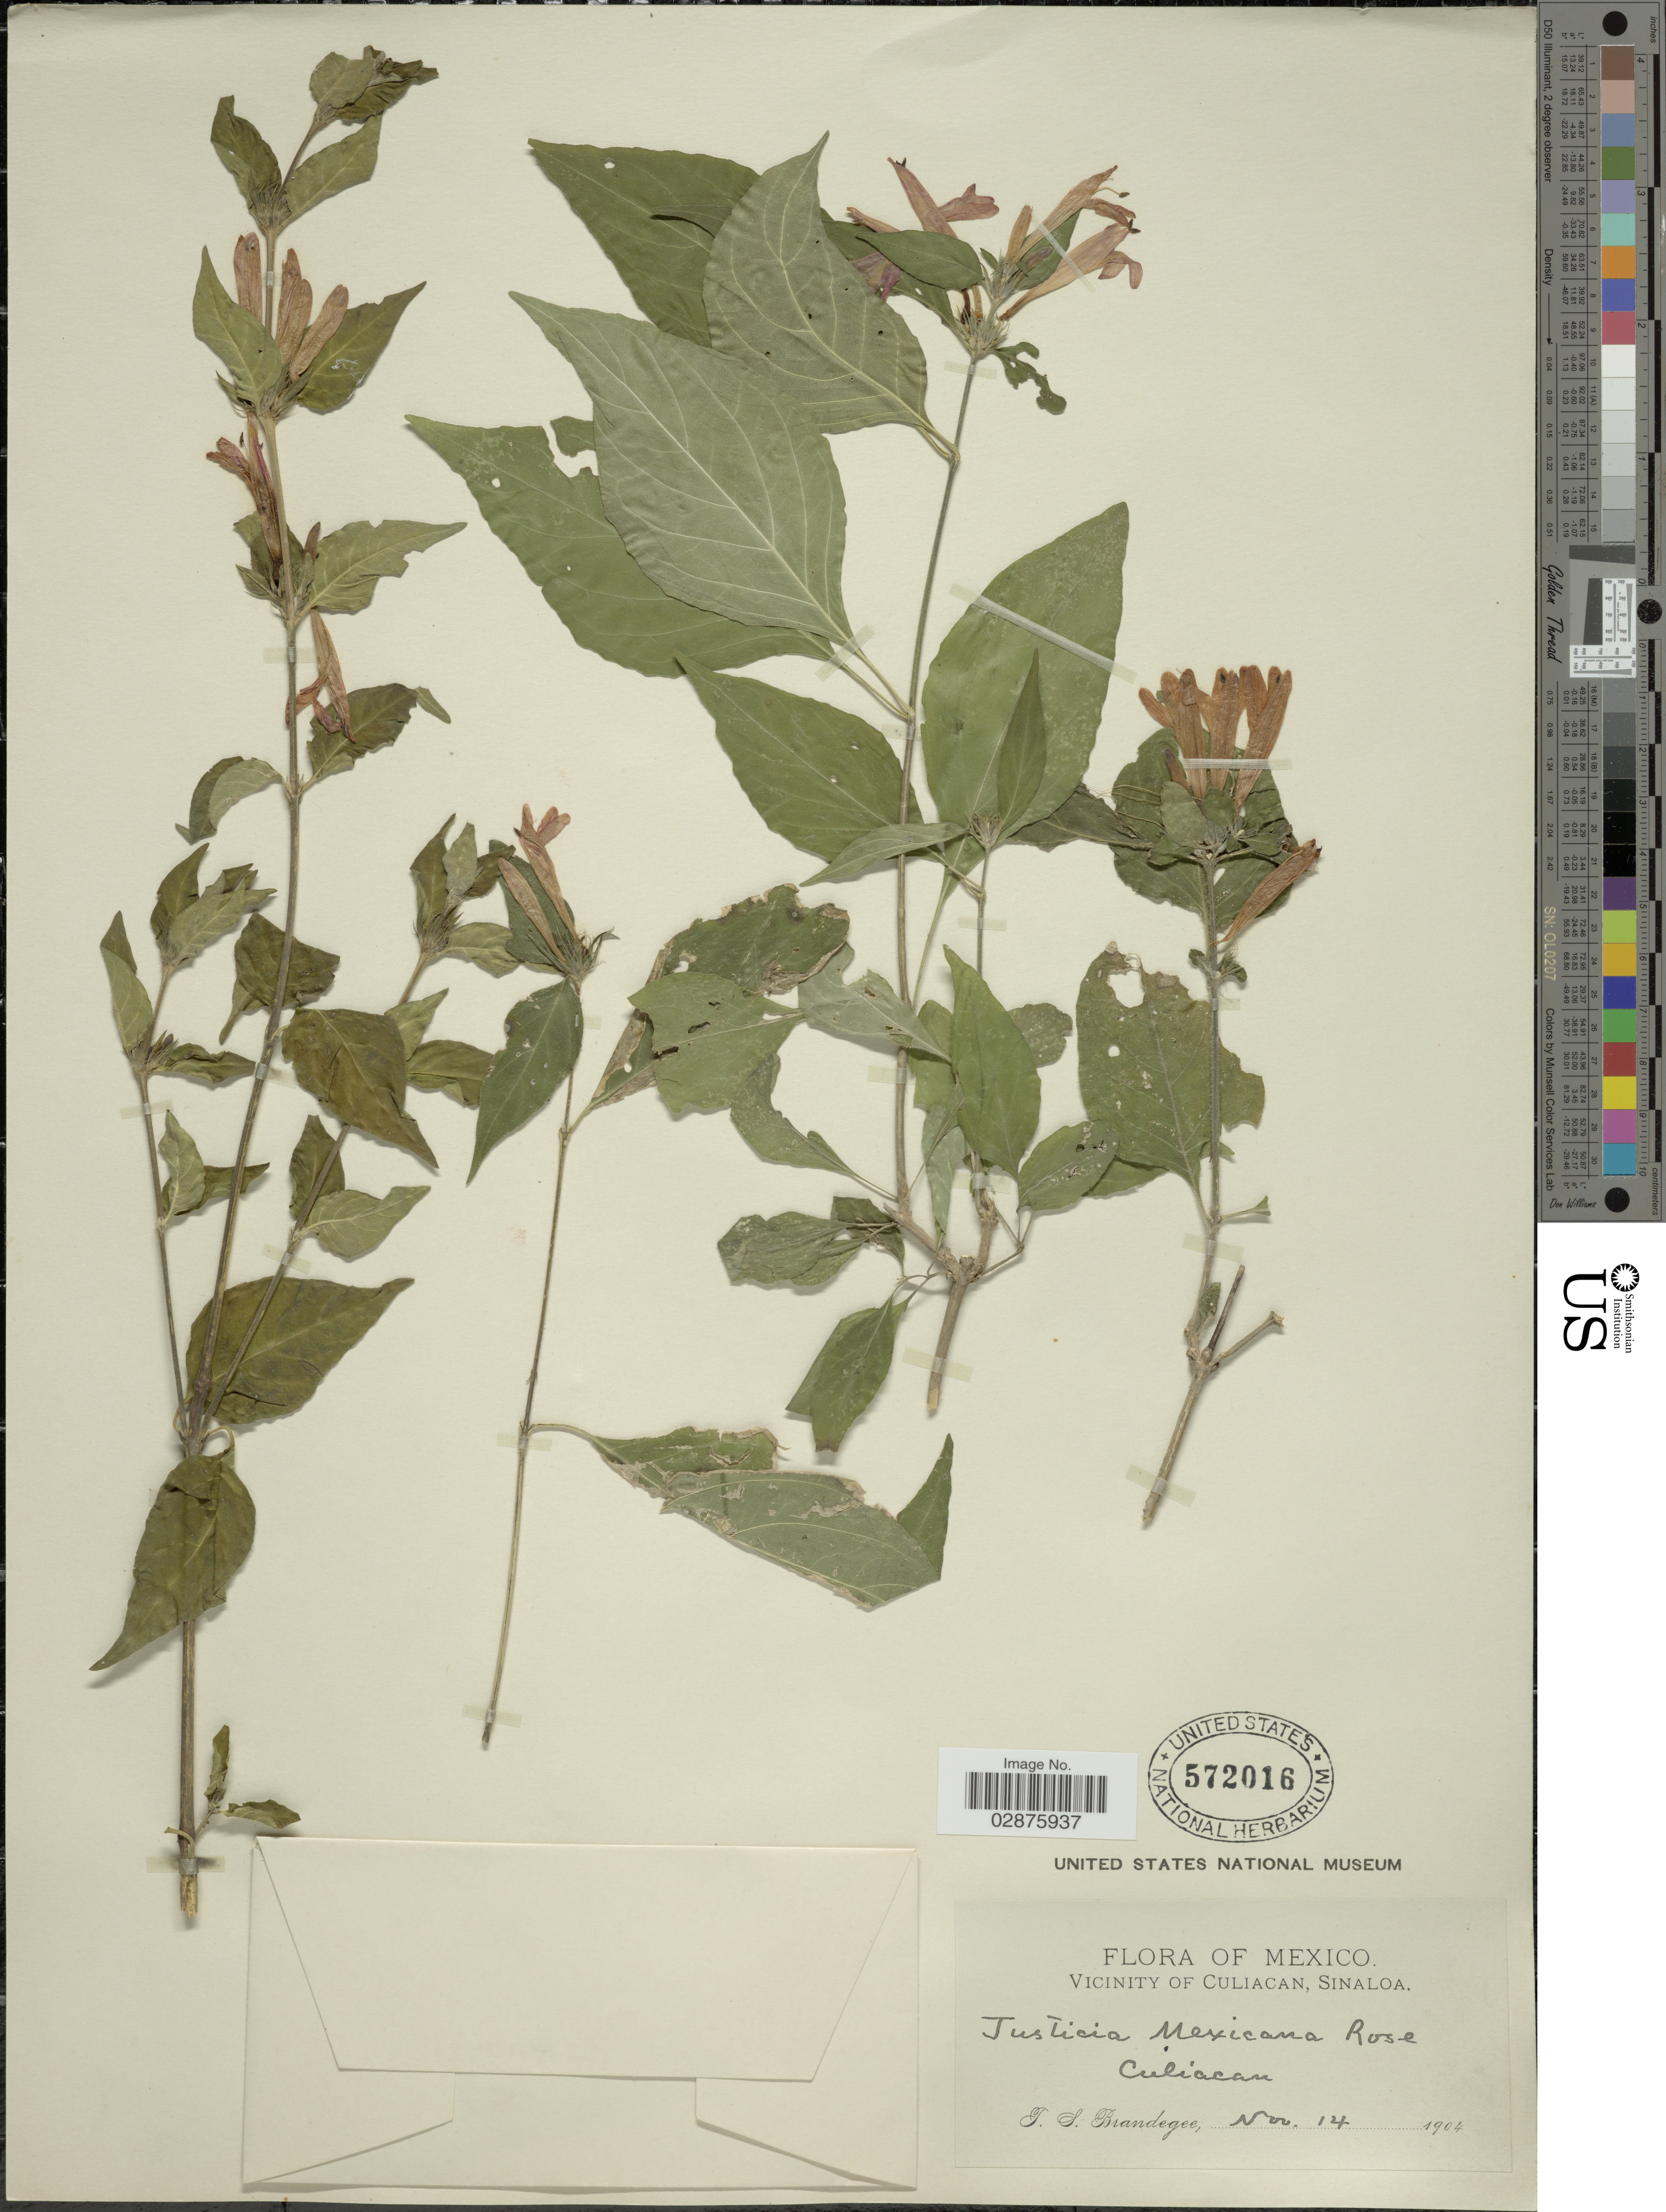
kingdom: Plantae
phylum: Tracheophyta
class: Magnoliopsida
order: Lamiales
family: Acanthaceae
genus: Justicia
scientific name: Justicia candicans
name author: (Nees) L.D. Benson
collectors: J. S. Brandegee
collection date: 1904-11-14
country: Mexico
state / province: Sinaloa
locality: Vicinity of Culiacan.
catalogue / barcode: US 572016